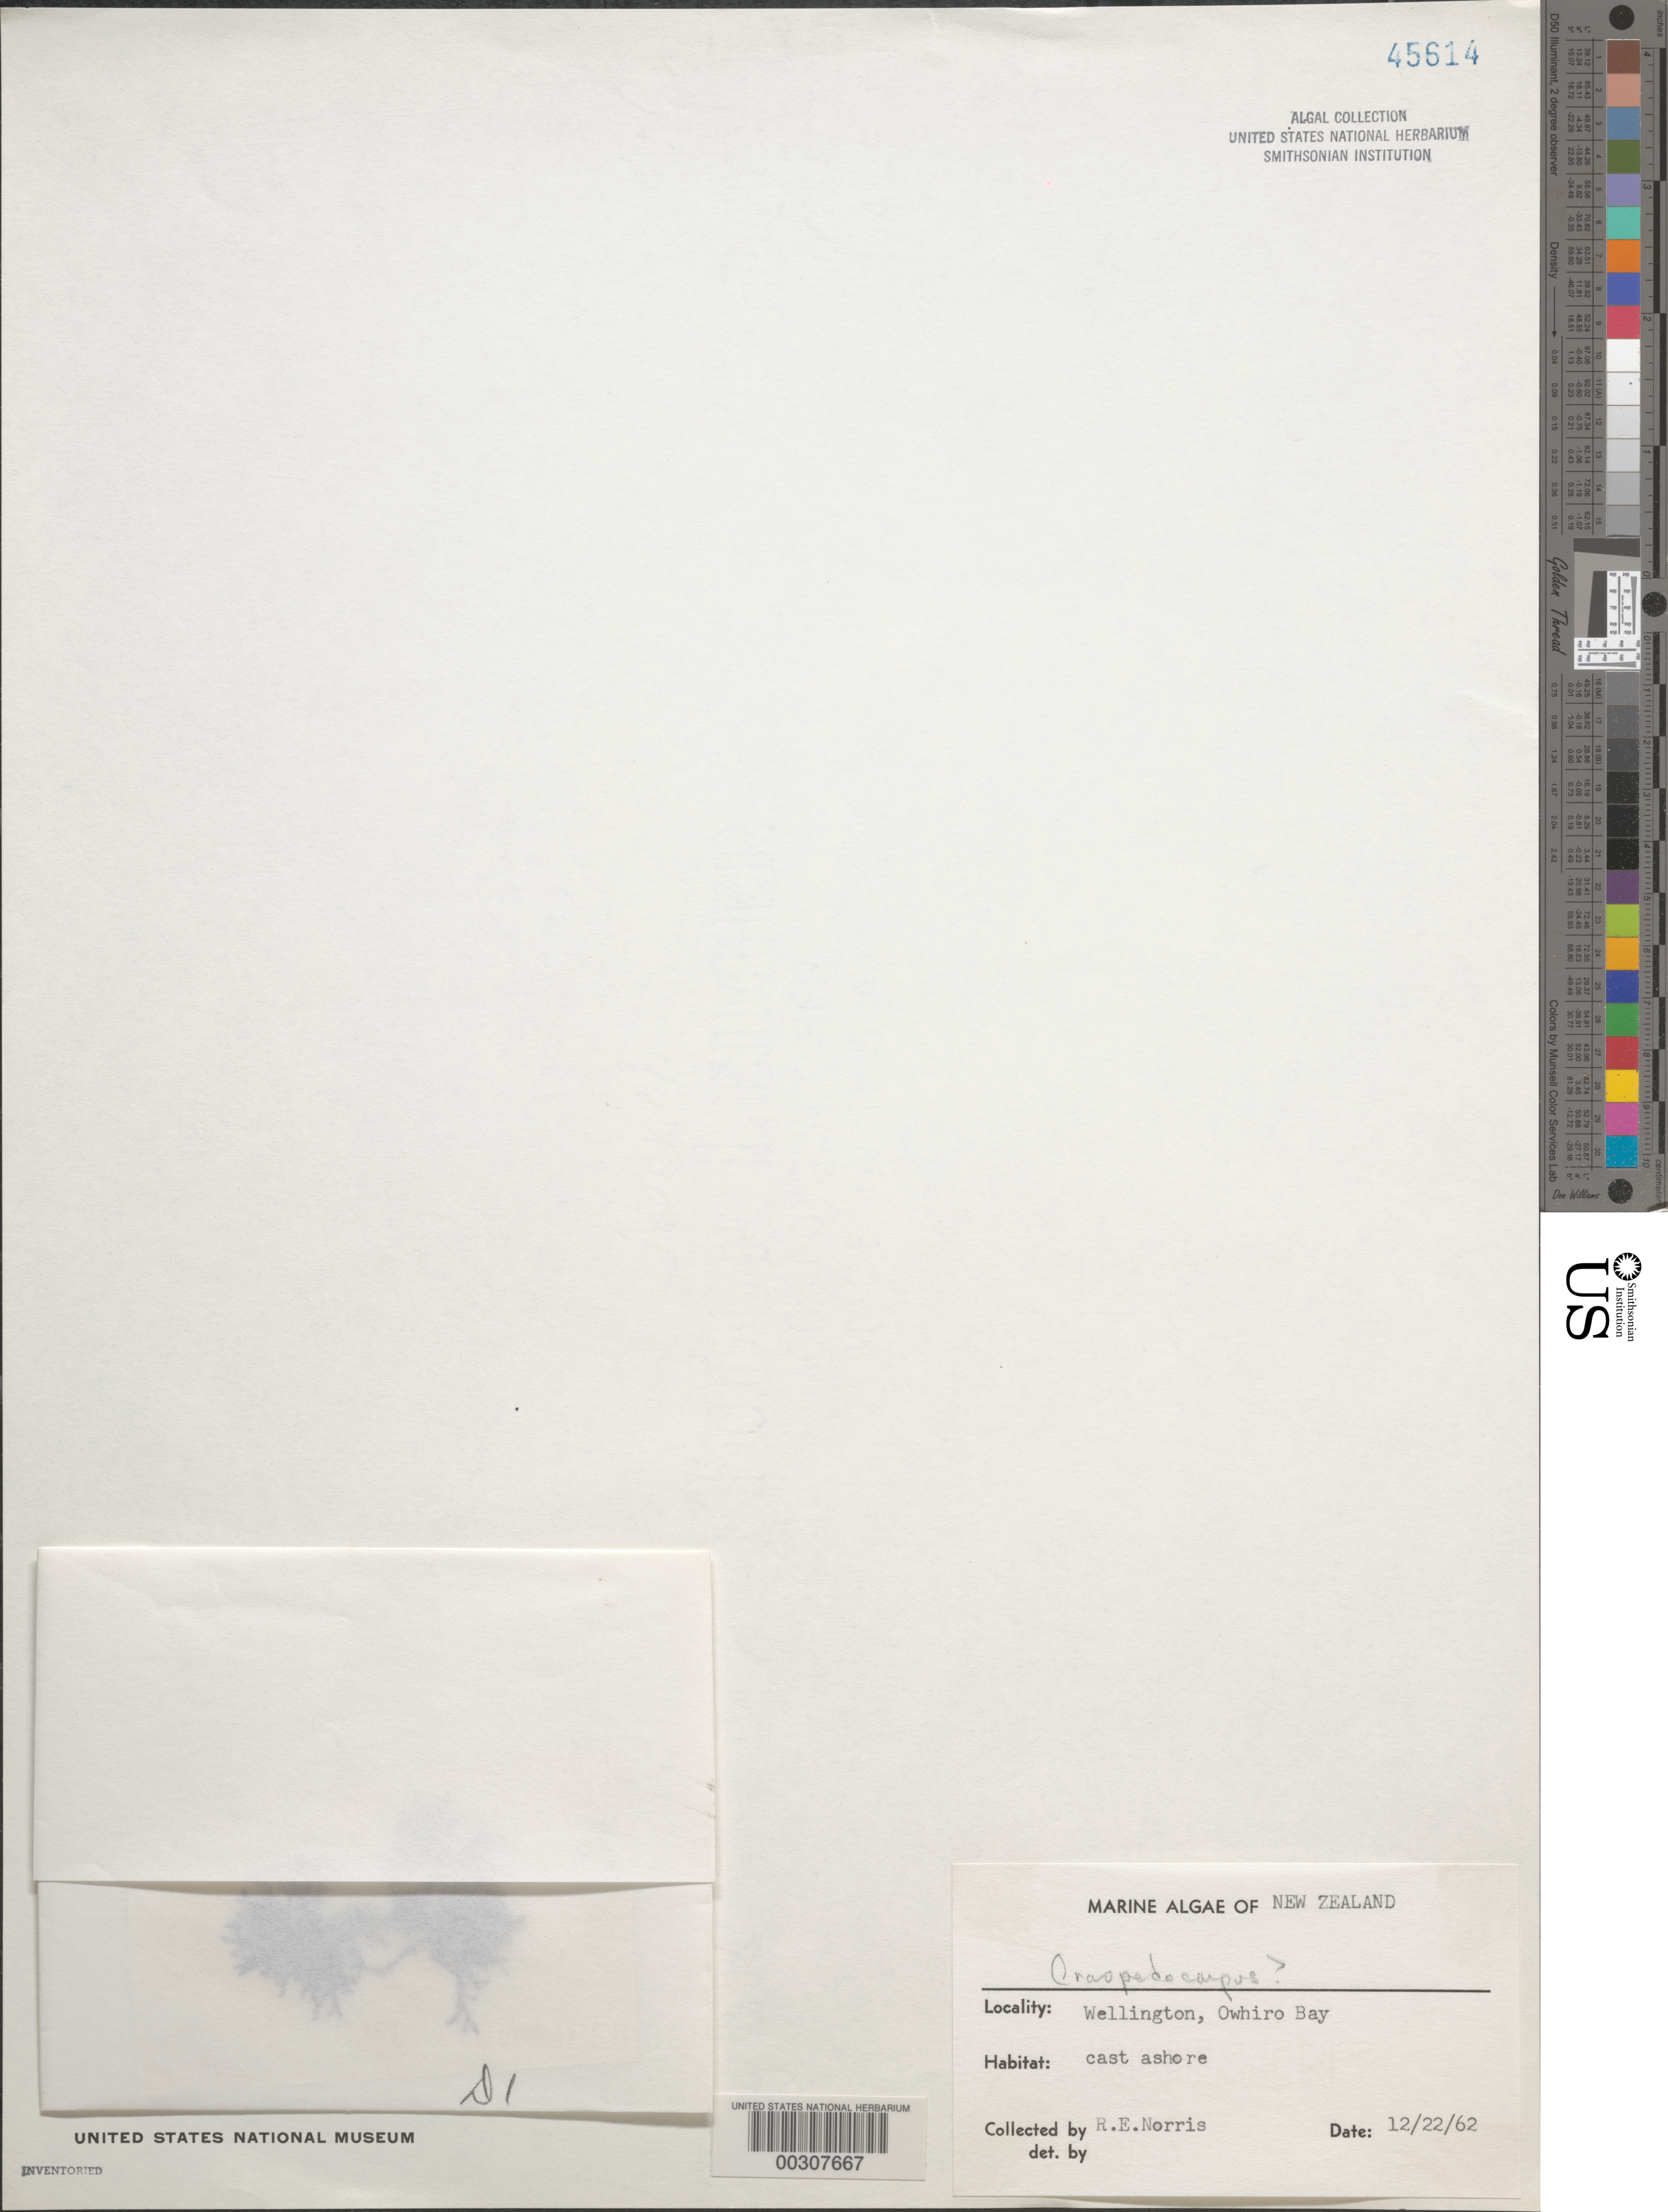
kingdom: Plantae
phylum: Rhodophyta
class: Florideophyceae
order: Gigartinales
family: Cystocloniaceae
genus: Craspedocarpus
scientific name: Craspedocarpus sp.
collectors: R. E. Norris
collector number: D1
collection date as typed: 22 Dec 1962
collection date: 1962-12-22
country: New Zealand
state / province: Wellington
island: North Island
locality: Wellington, Owhiro Bay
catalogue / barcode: US 45614